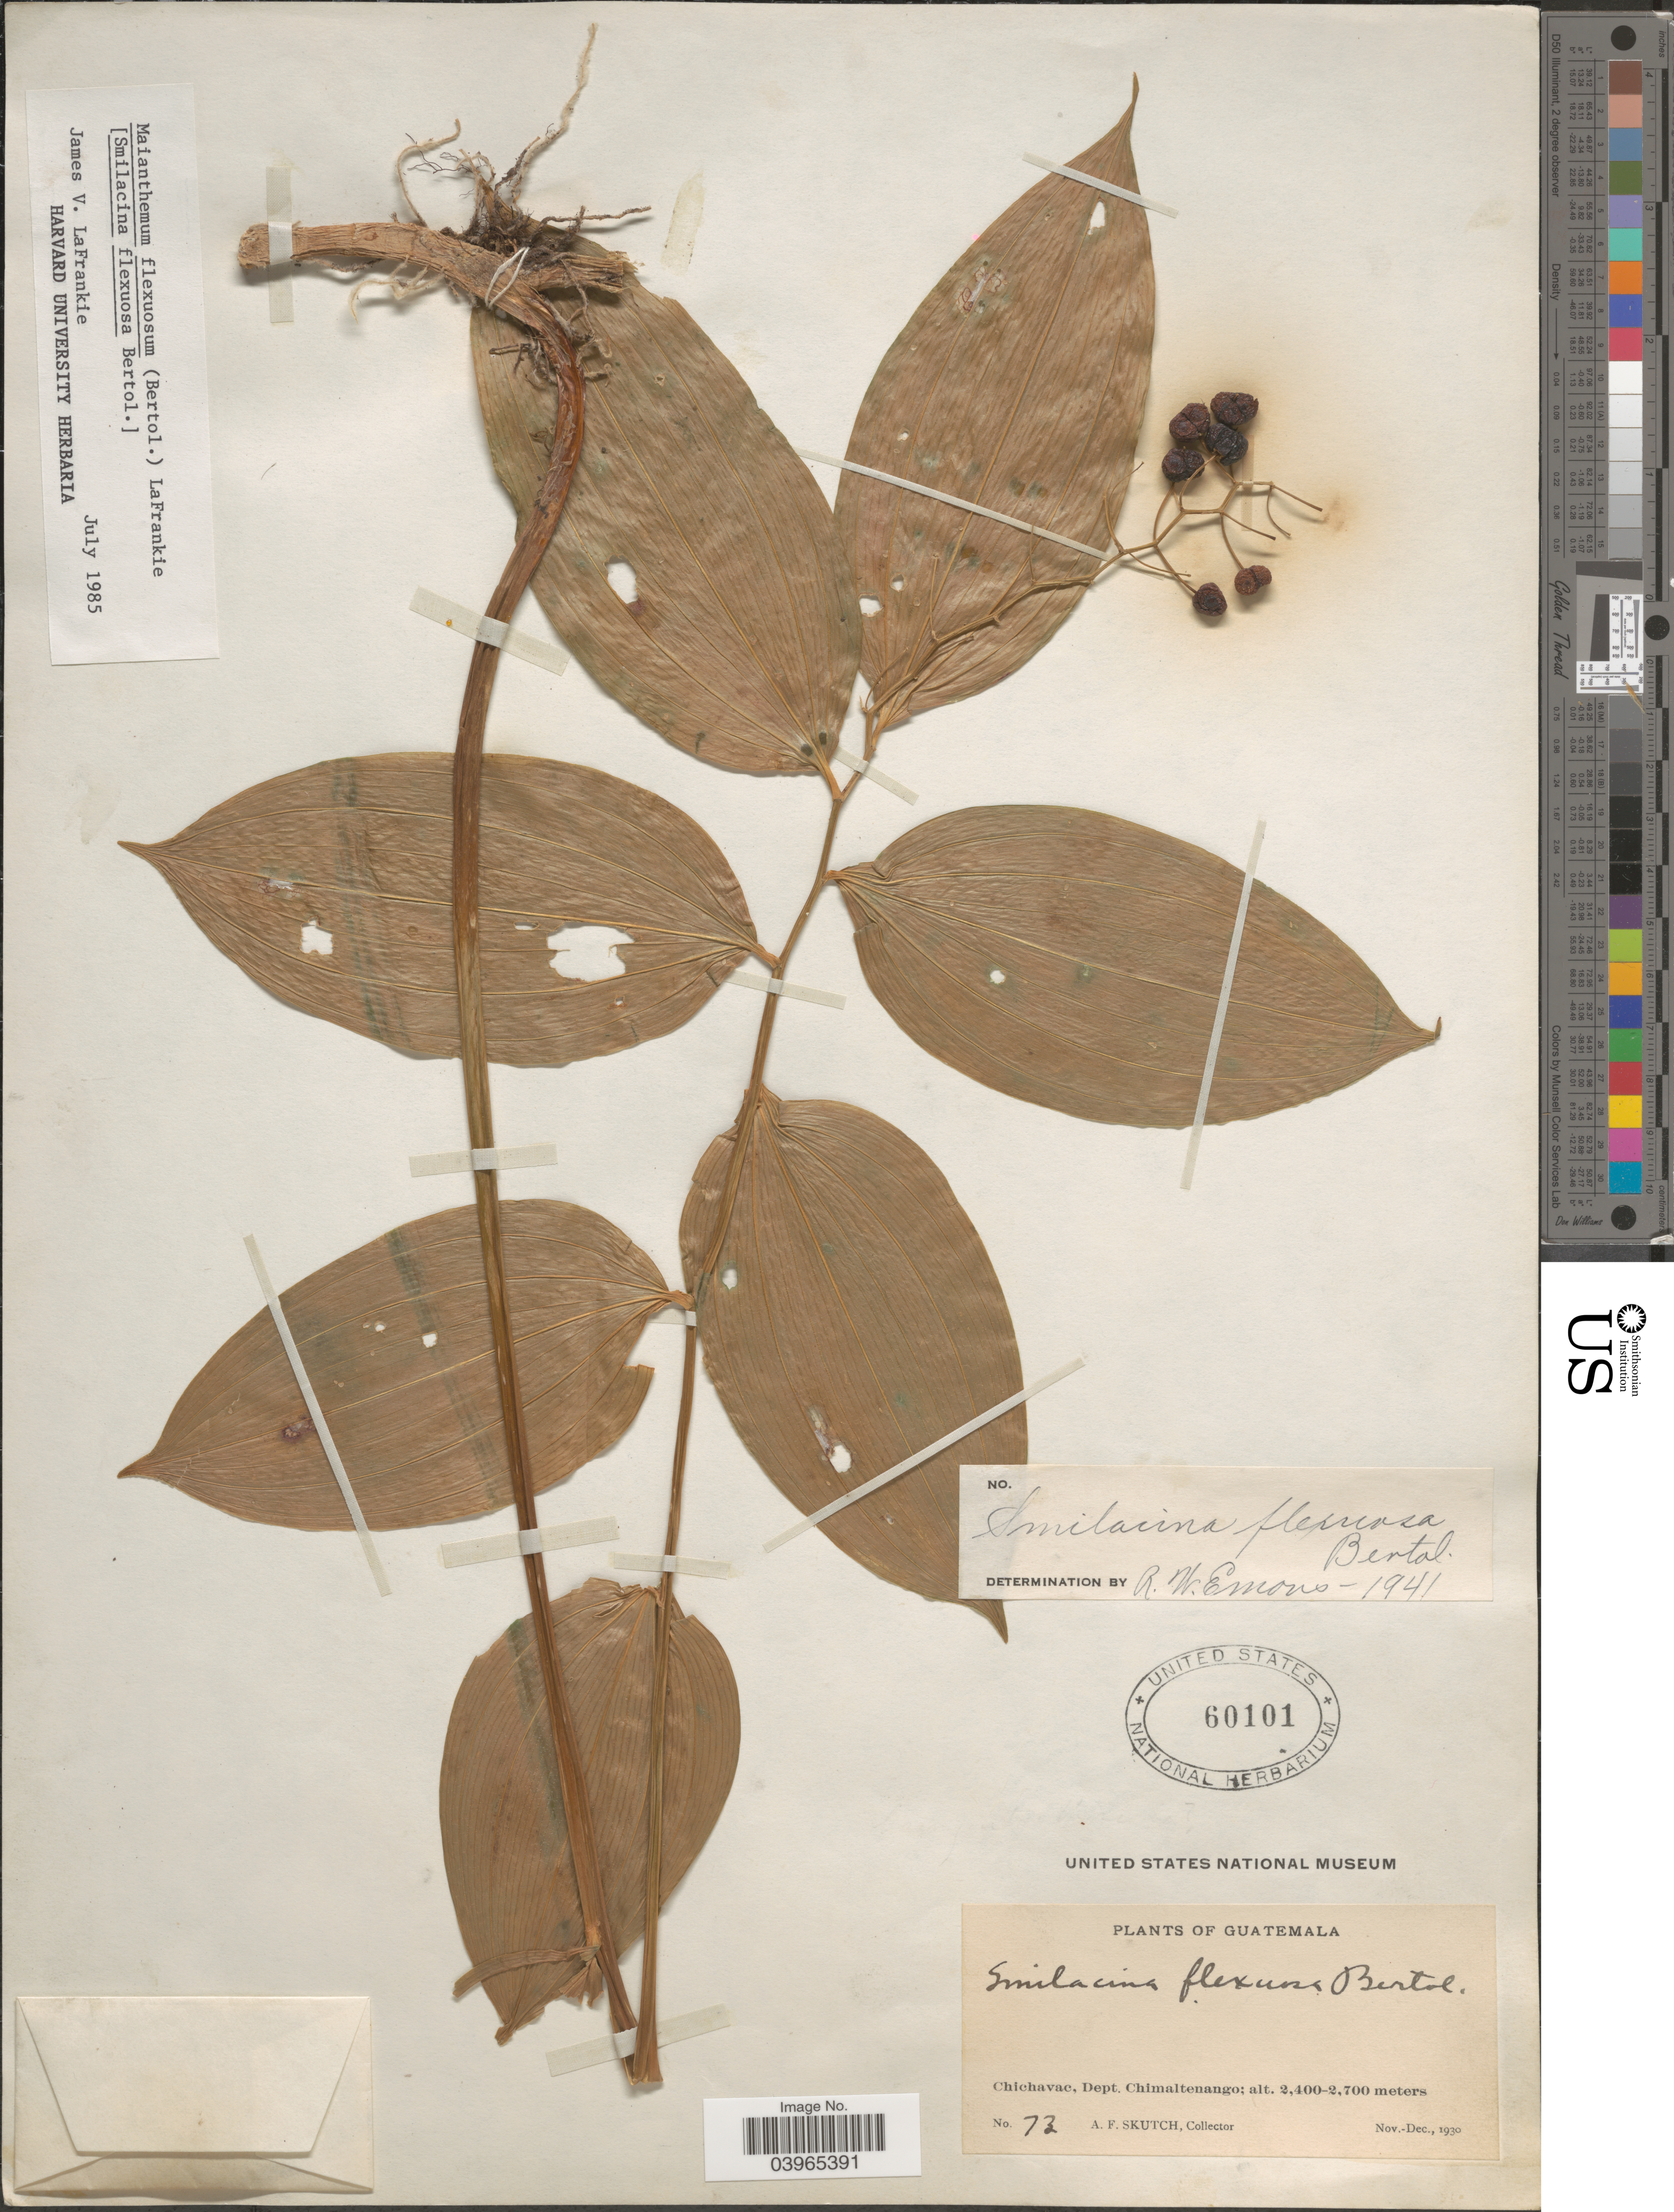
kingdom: Plantae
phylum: Tracheophyta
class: Liliopsida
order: Asparagales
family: Asparagaceae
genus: Maianthemum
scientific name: Maianthemum flexuosum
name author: (Bertol.) LaFrankie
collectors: A. F. Skutch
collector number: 73*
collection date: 1930-11/1930-12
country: Guatemala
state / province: Chimaltenango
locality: Chichavac, Dept. Chimaltenango.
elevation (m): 2400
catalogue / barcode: US 60101